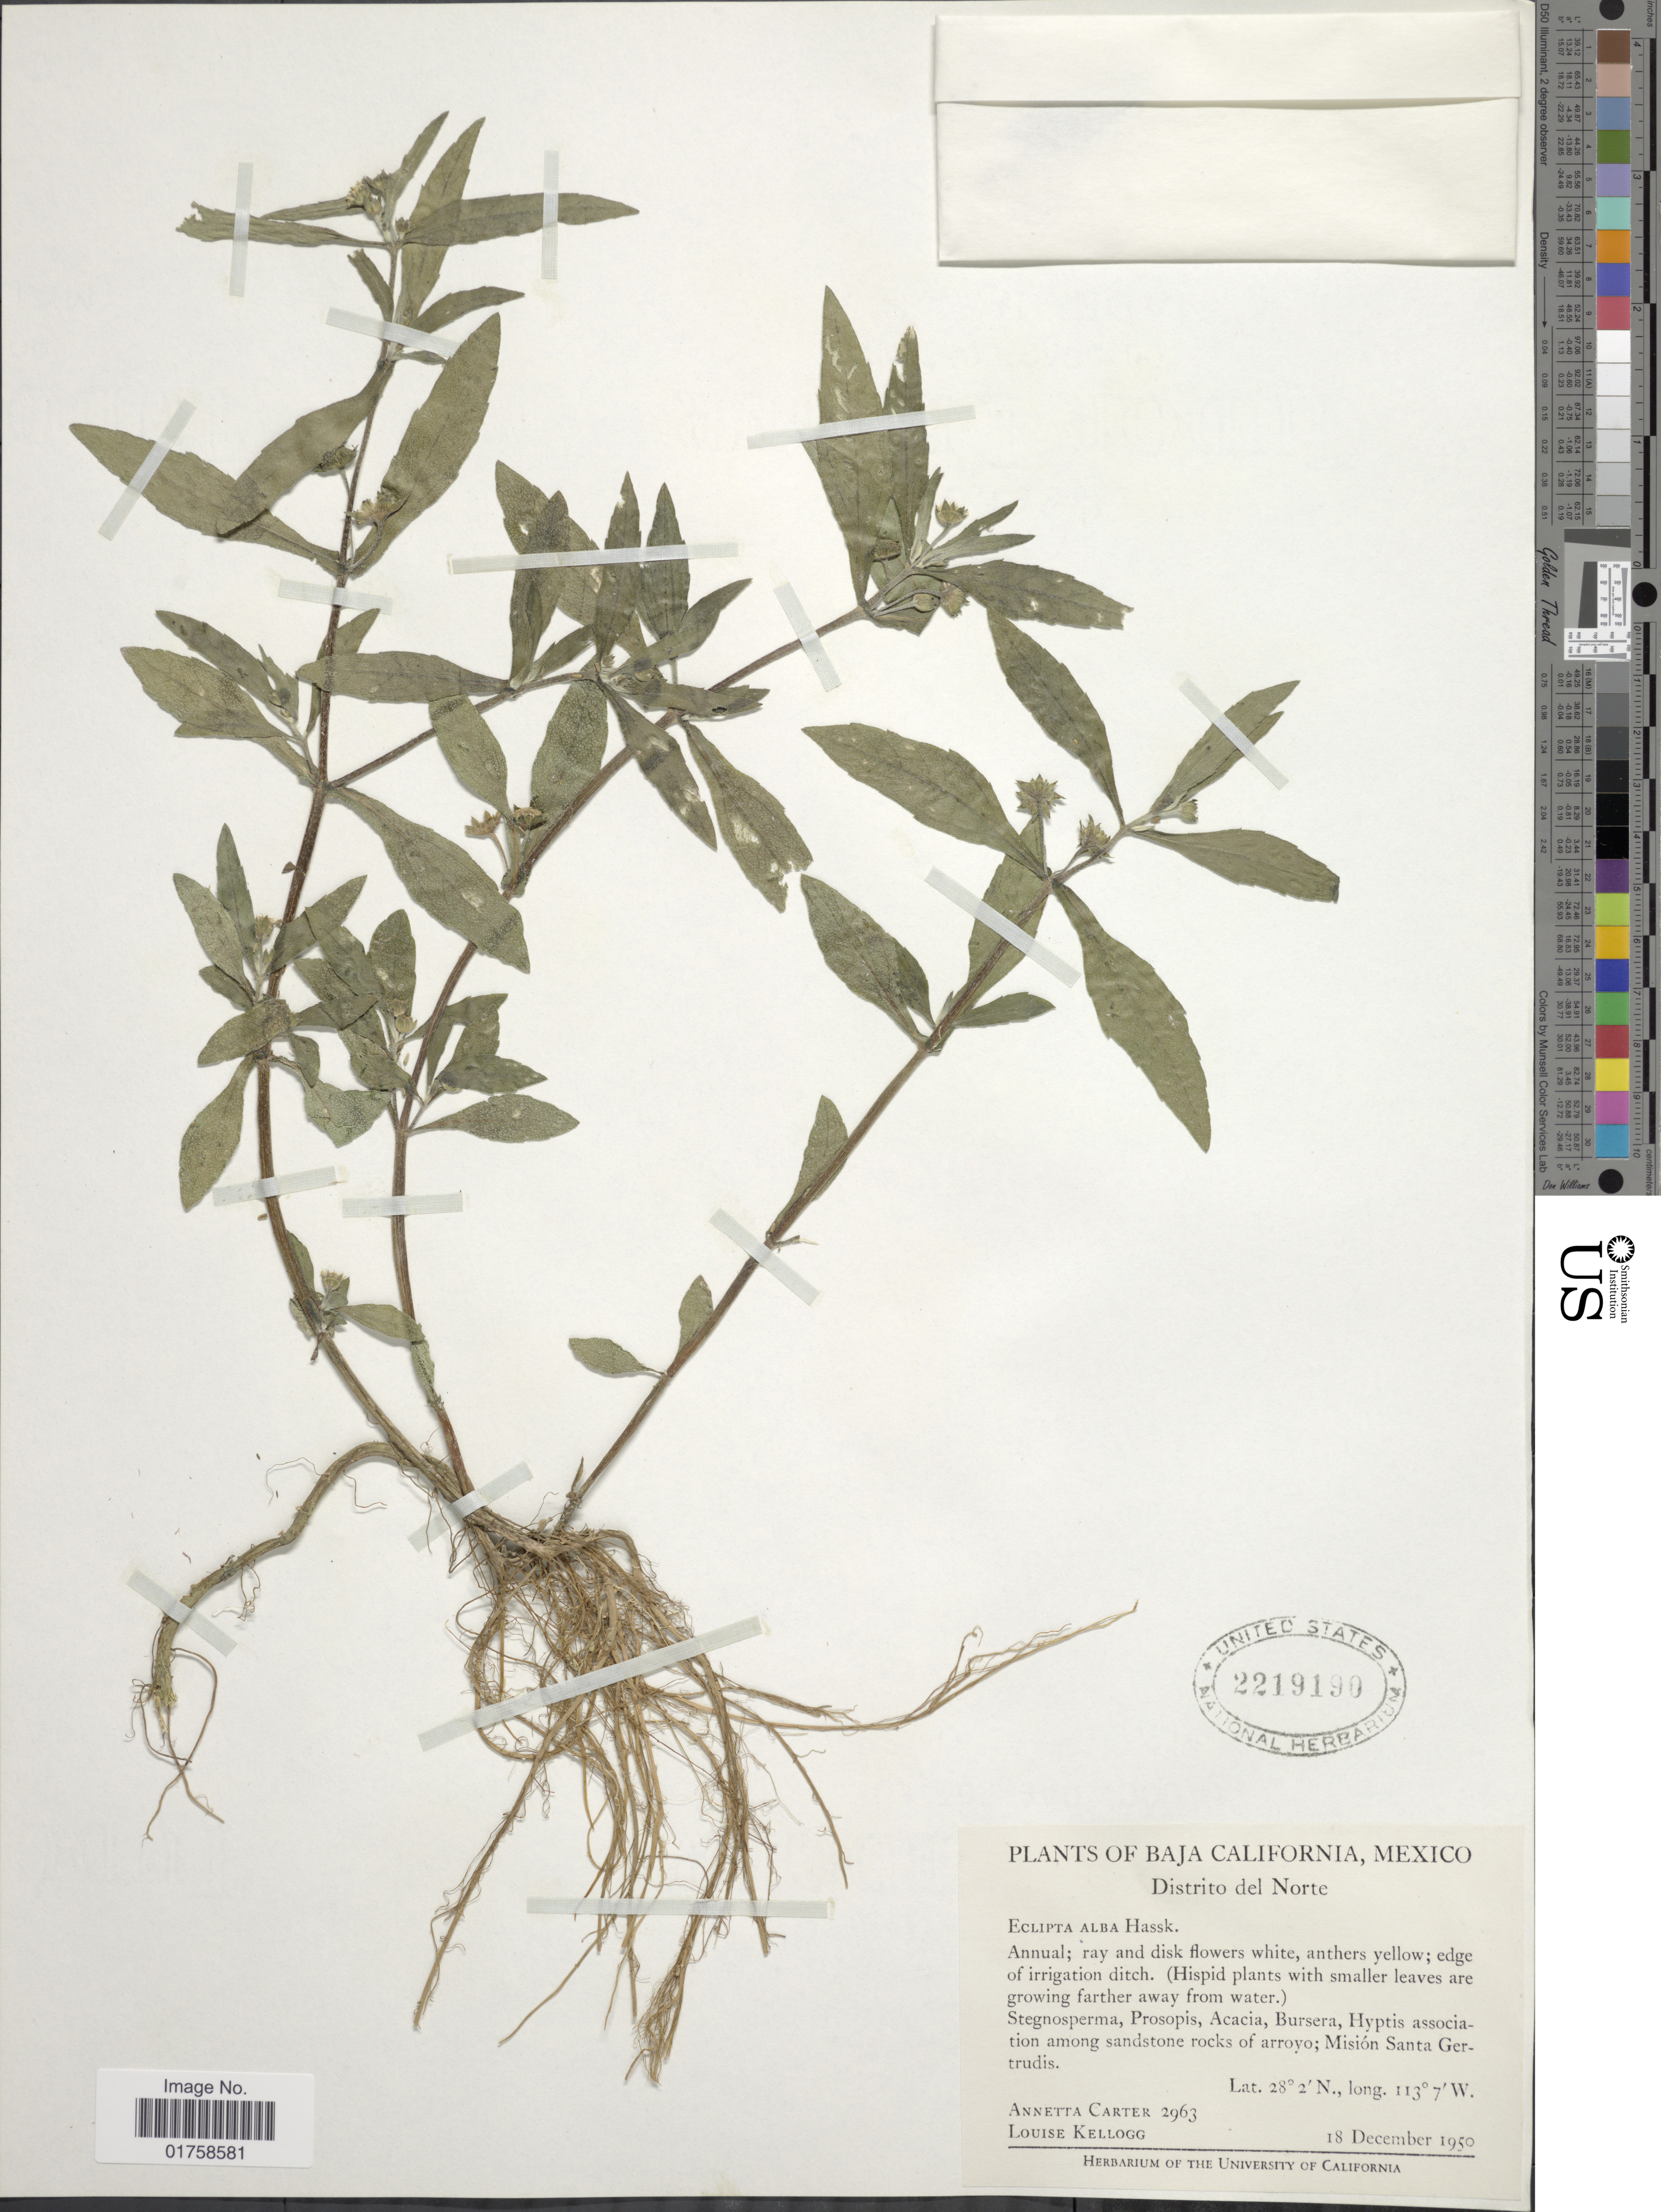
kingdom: Plantae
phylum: Tracheophyta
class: Magnoliopsida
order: Asterales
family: Asteraceae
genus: Eclipta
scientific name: Eclipta alba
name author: (L.) Hassk.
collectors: A. Carter & L. Kellogg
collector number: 2963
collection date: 1950-12-18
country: Mexico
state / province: Baja California Sur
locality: Baja California, Mexico. Distrito del Norte.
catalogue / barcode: US 2219190